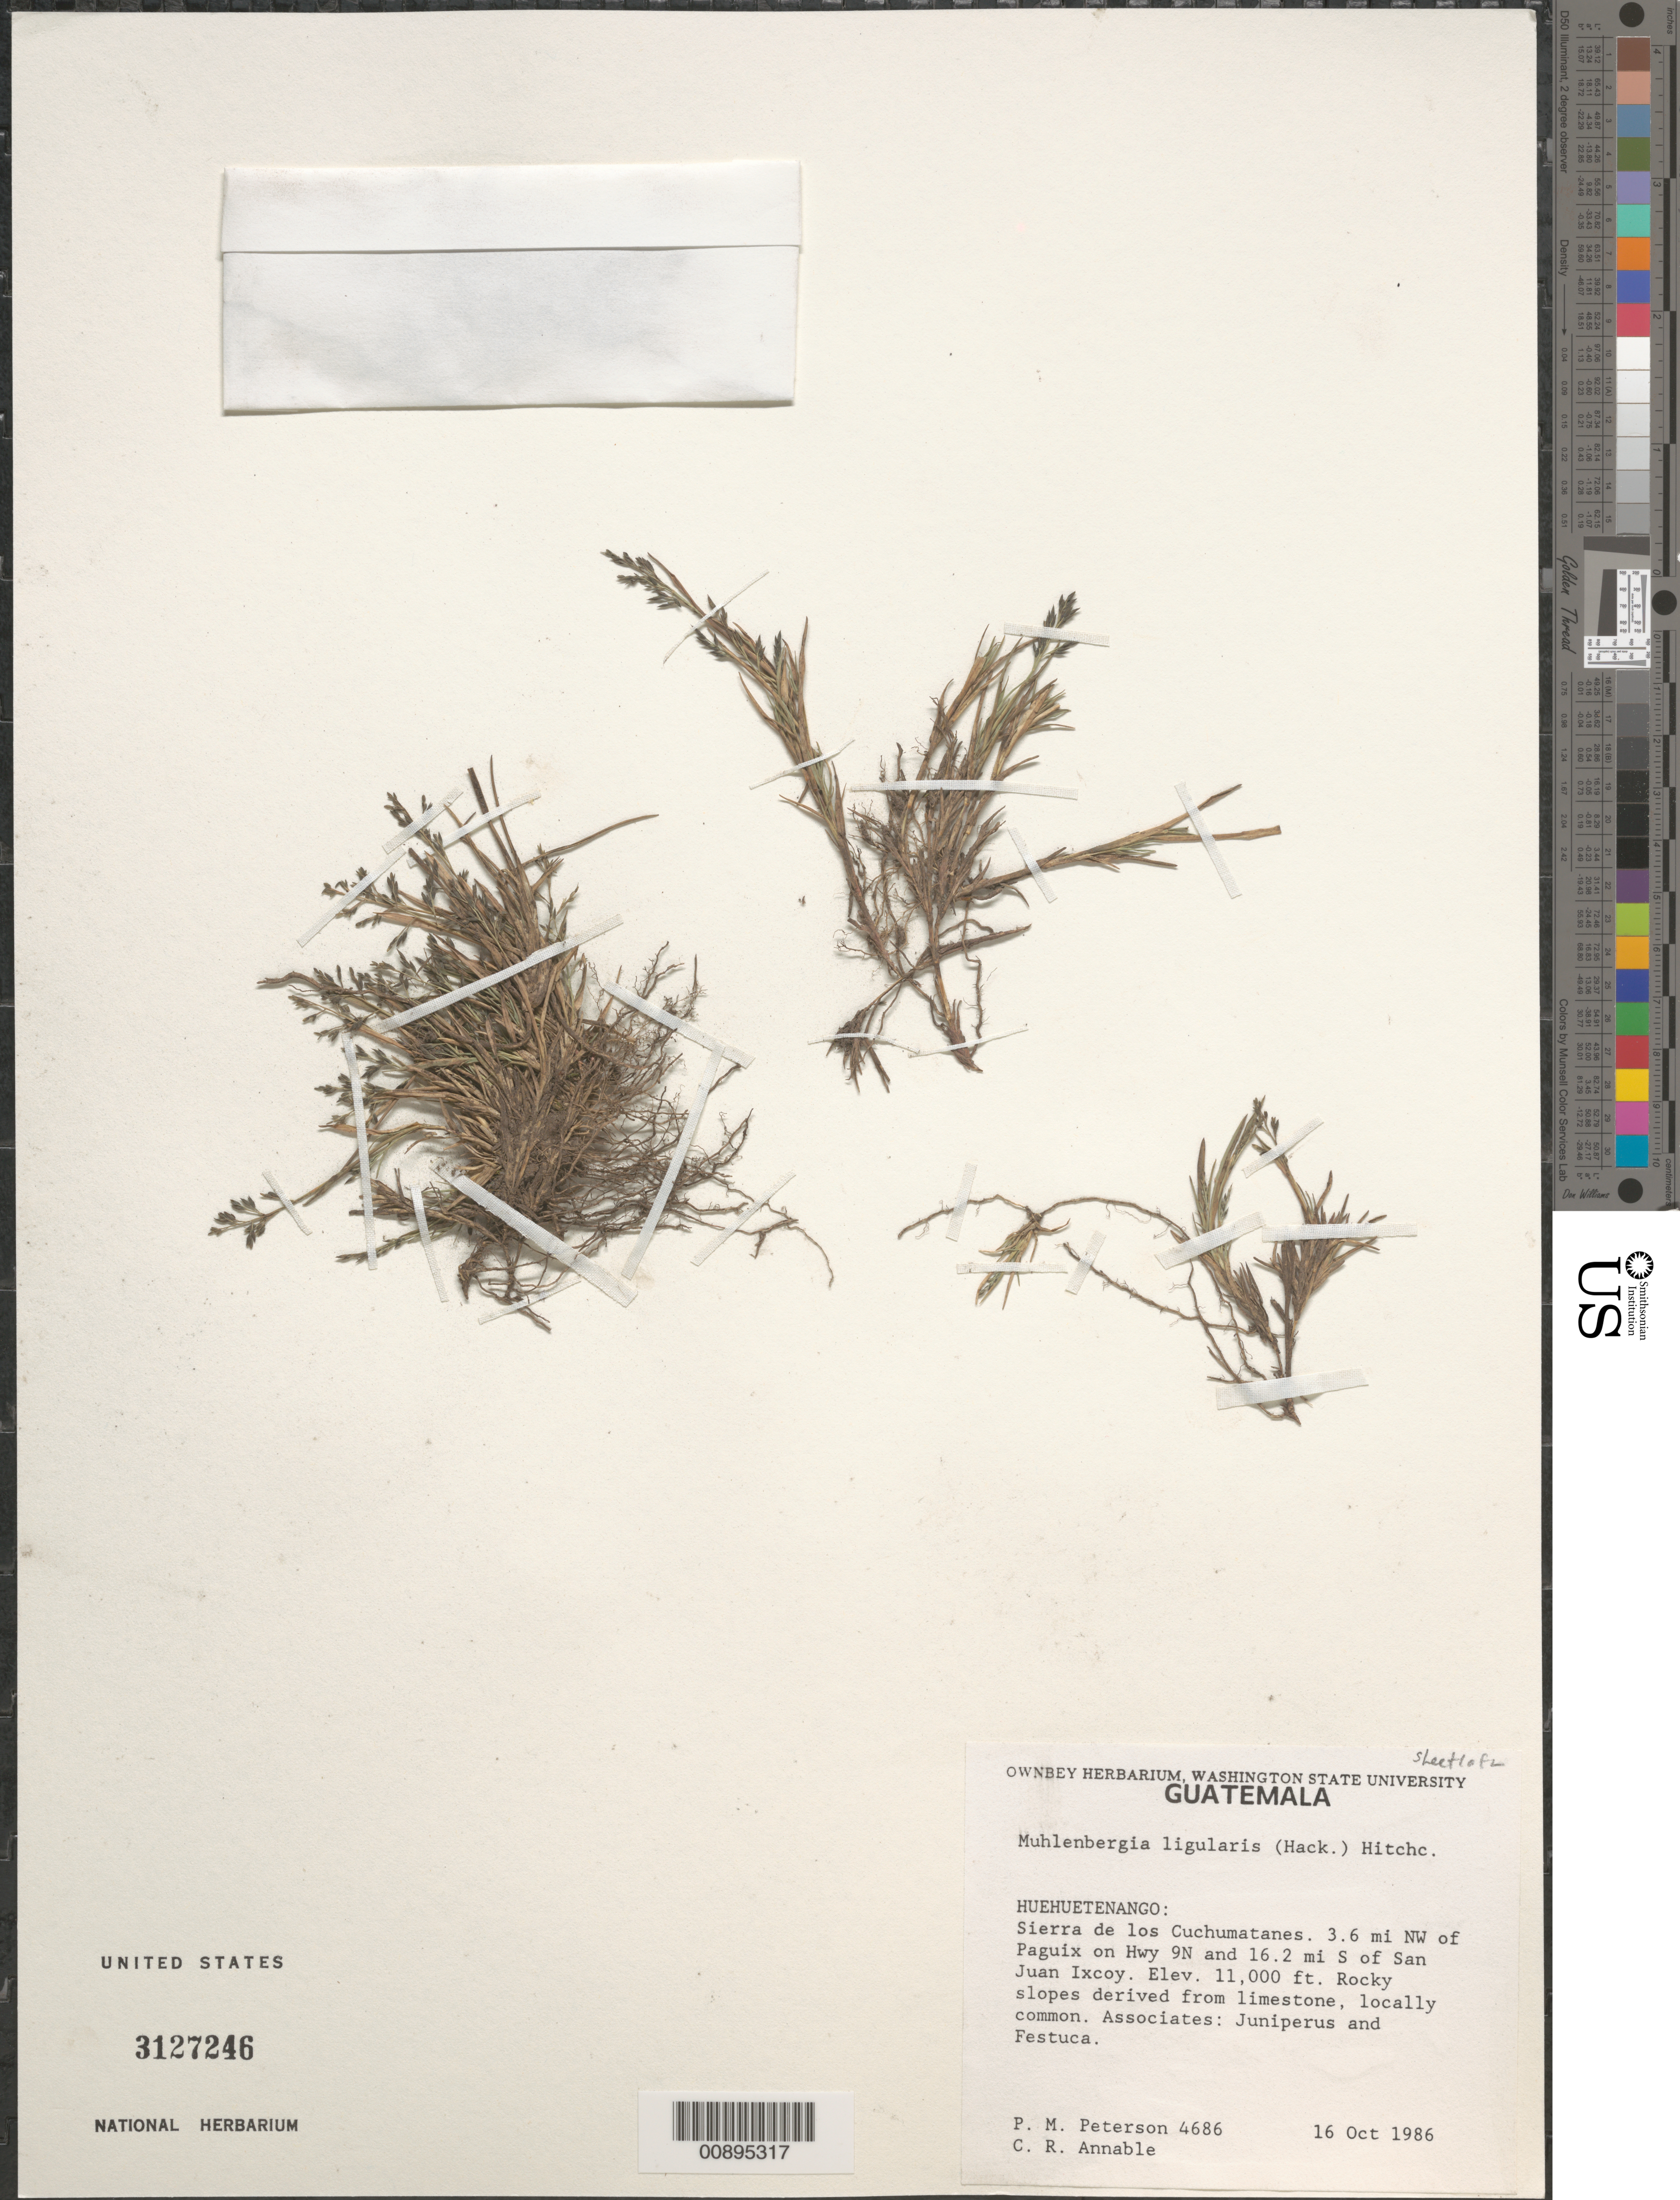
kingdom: Plantae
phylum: Tracheophyta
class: Liliopsida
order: Poales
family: Poaceae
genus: Muhlenbergia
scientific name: Muhlenbergia ligularis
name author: (Hack.) Hitchc.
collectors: P. M. Peterson & C. R. Annable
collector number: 04686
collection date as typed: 16 Oct 1986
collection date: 1986-10-16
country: Guatemala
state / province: Huehuetenango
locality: Sierra de las Cuchumatanes, 3.6 miles North of Paguix on Hwy 9N and 16.2 miles South of San Juan Ixcoy.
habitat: Rocky slopes derived from limestone, associated with Juniperus and Festuca.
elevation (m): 3353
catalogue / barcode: US 3127246